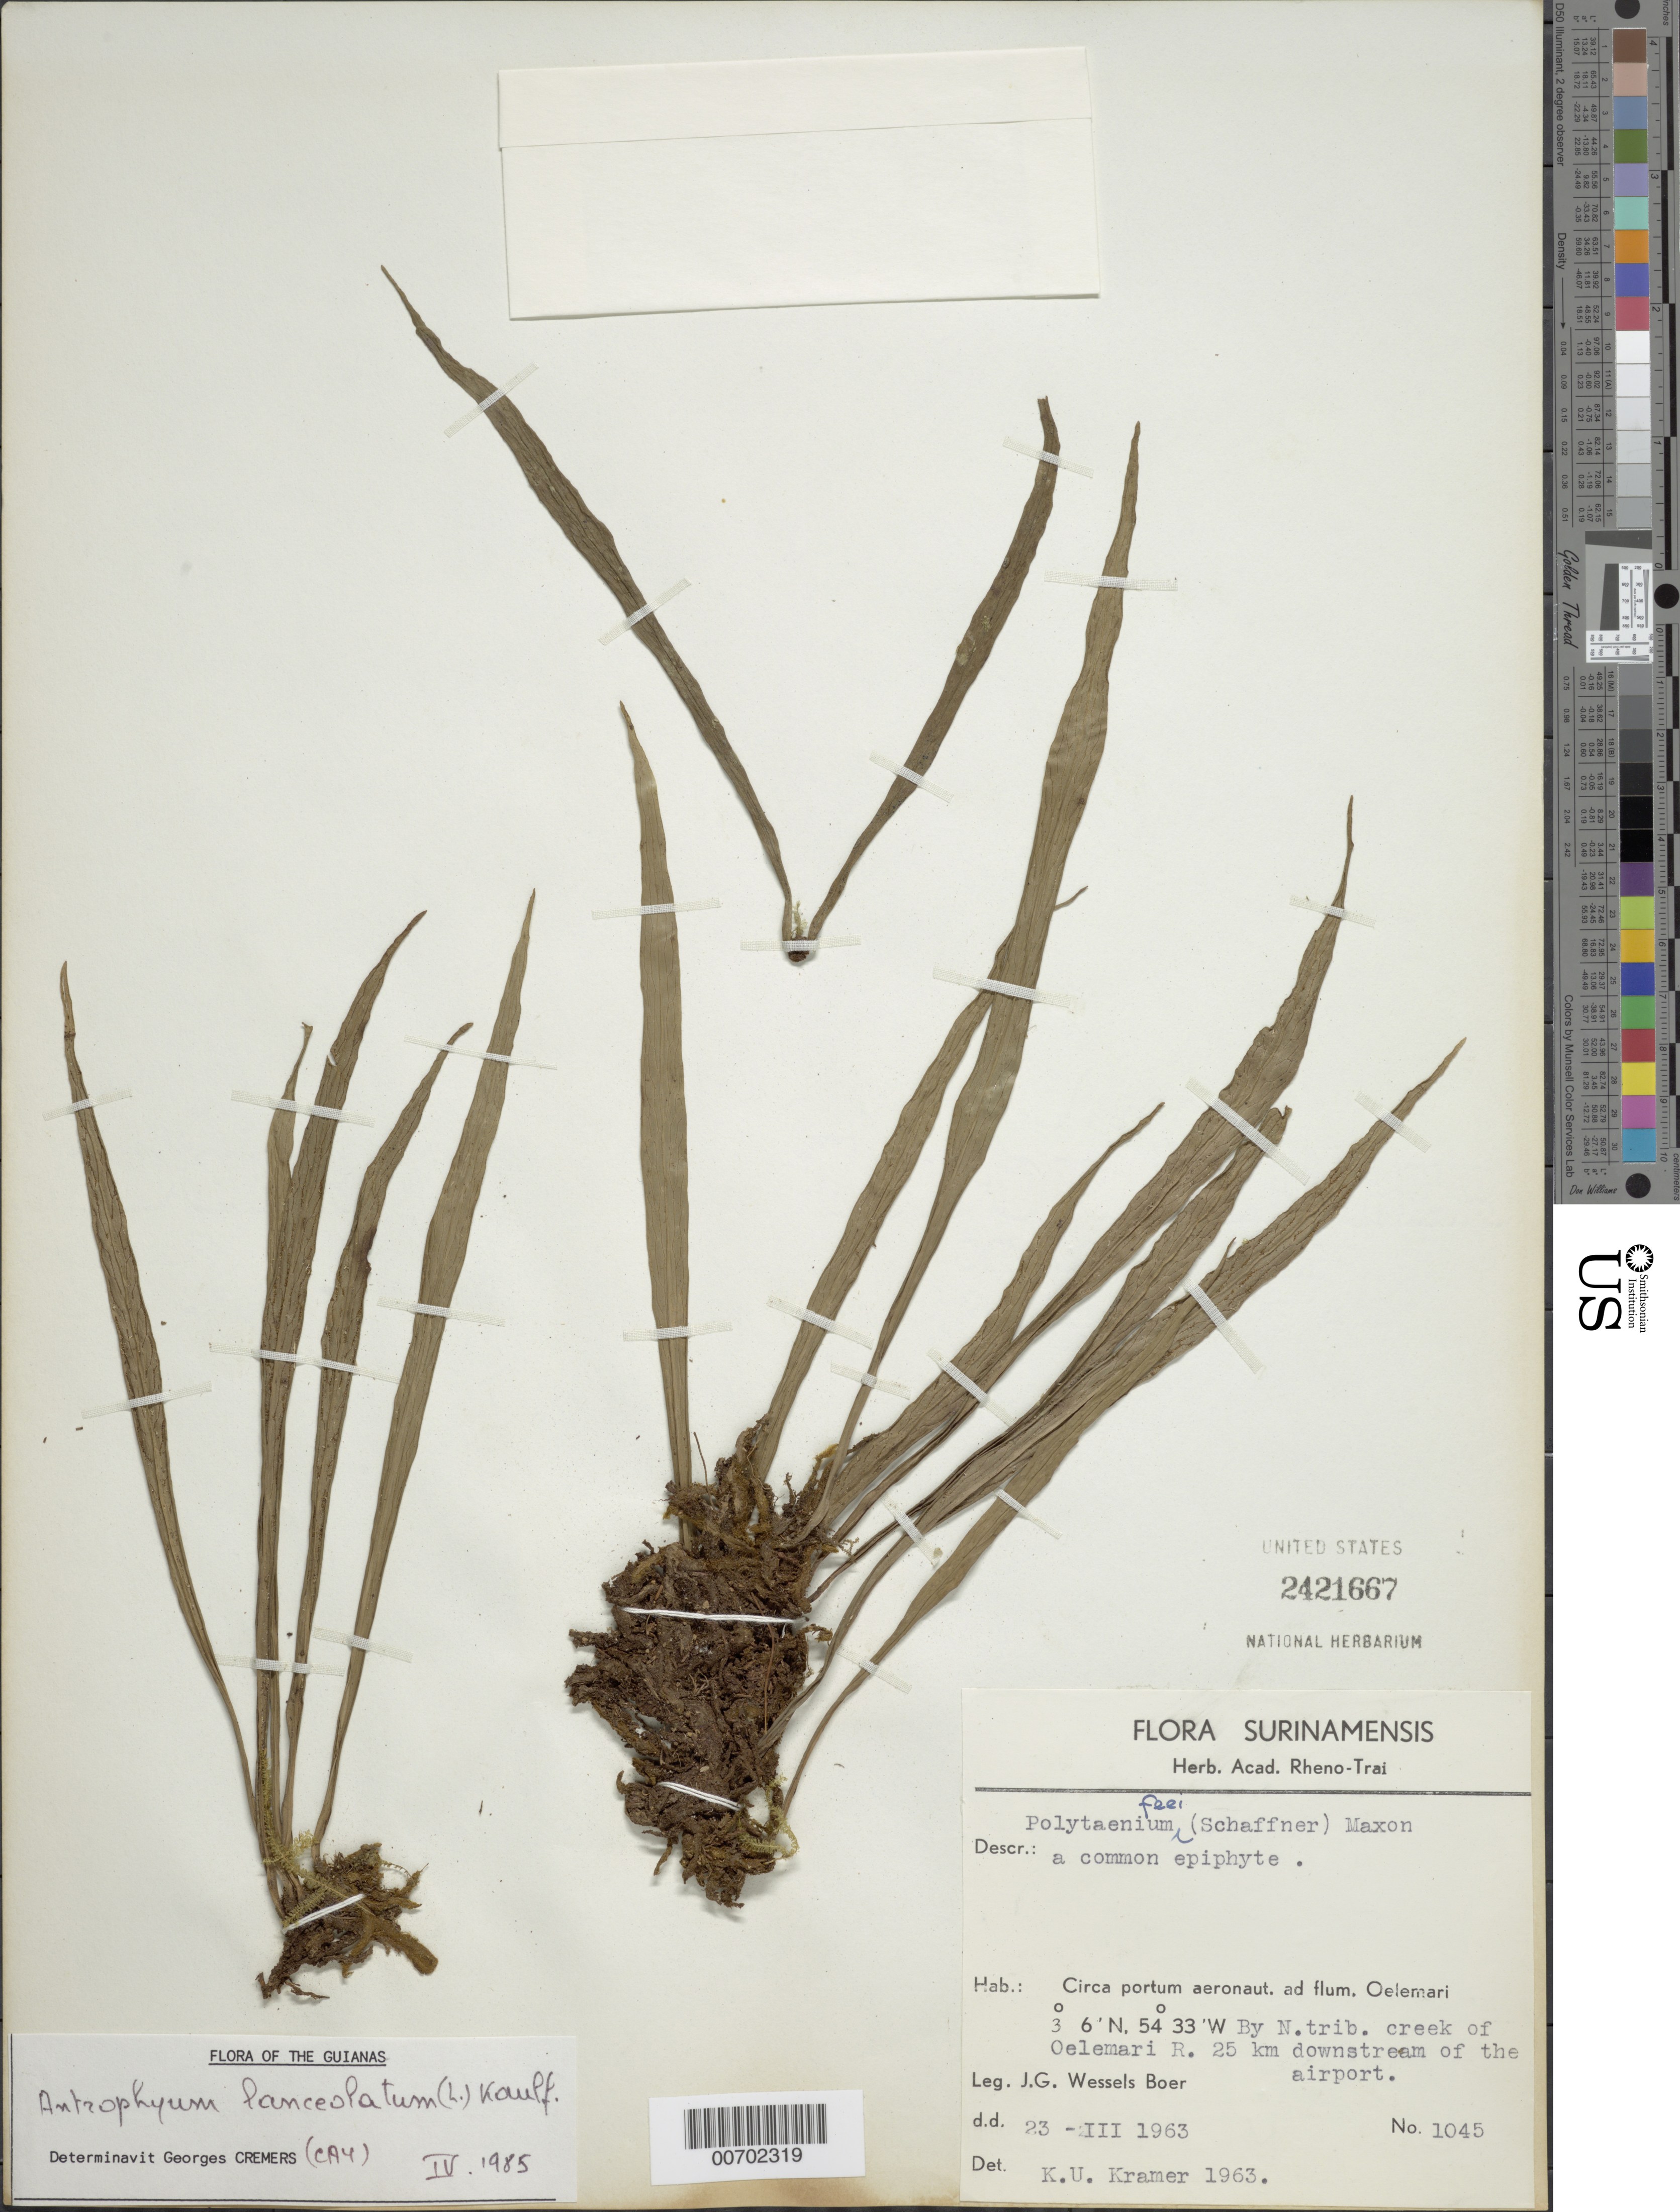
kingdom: Plantae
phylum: Tracheophyta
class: Polypodiopsida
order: Polypodiales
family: Pteridaceae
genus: Polytaenium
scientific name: Polytaenium lanceolatum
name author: (L.) Desv.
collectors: J. G. Wessels Boer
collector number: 1045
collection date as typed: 23-Mar-63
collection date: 1963-03-23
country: Suriname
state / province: Sipaliwini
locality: Oelemari R., 25 km downstream from airport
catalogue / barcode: US 2421667